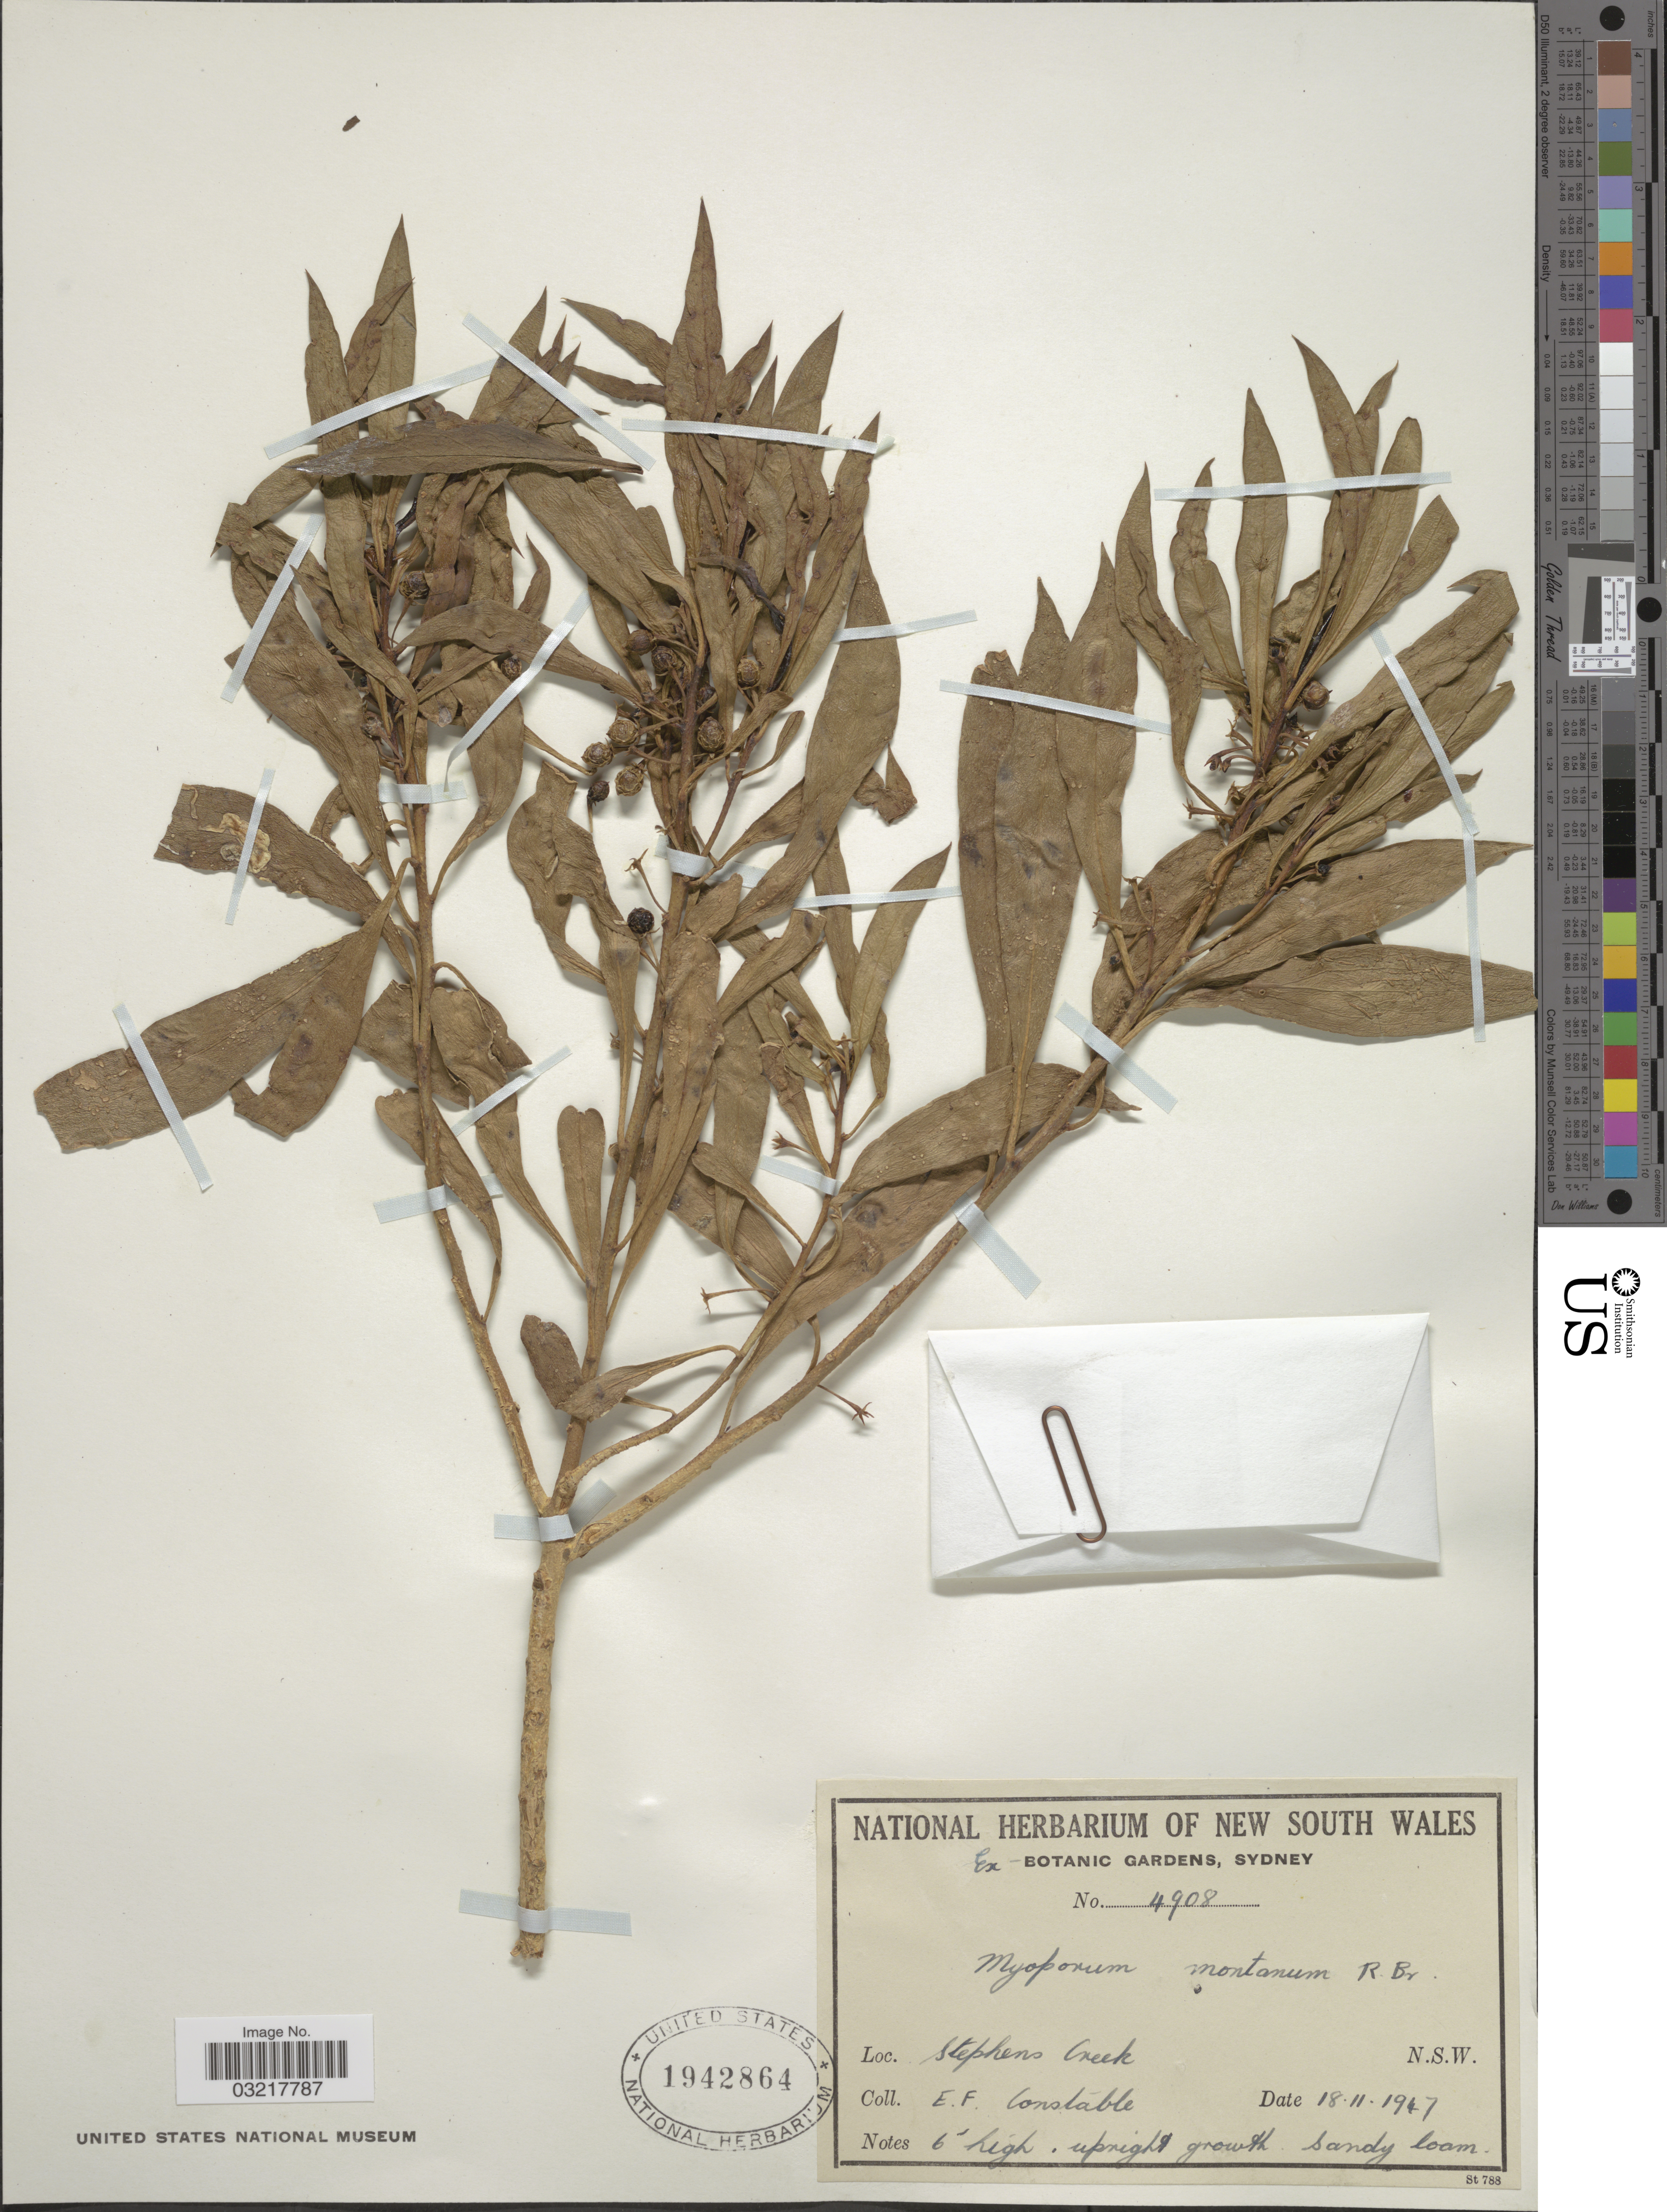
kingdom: Plantae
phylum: Tracheophyta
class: Magnoliopsida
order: Lamiales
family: Scrophulariaceae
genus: Myoporum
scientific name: Myoporum montanum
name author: R. Br.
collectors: E. F. Constable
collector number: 4908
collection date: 1947-11-18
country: Australia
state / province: New South Wales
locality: Stephens Creek. N.S.W.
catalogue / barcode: US 1942864